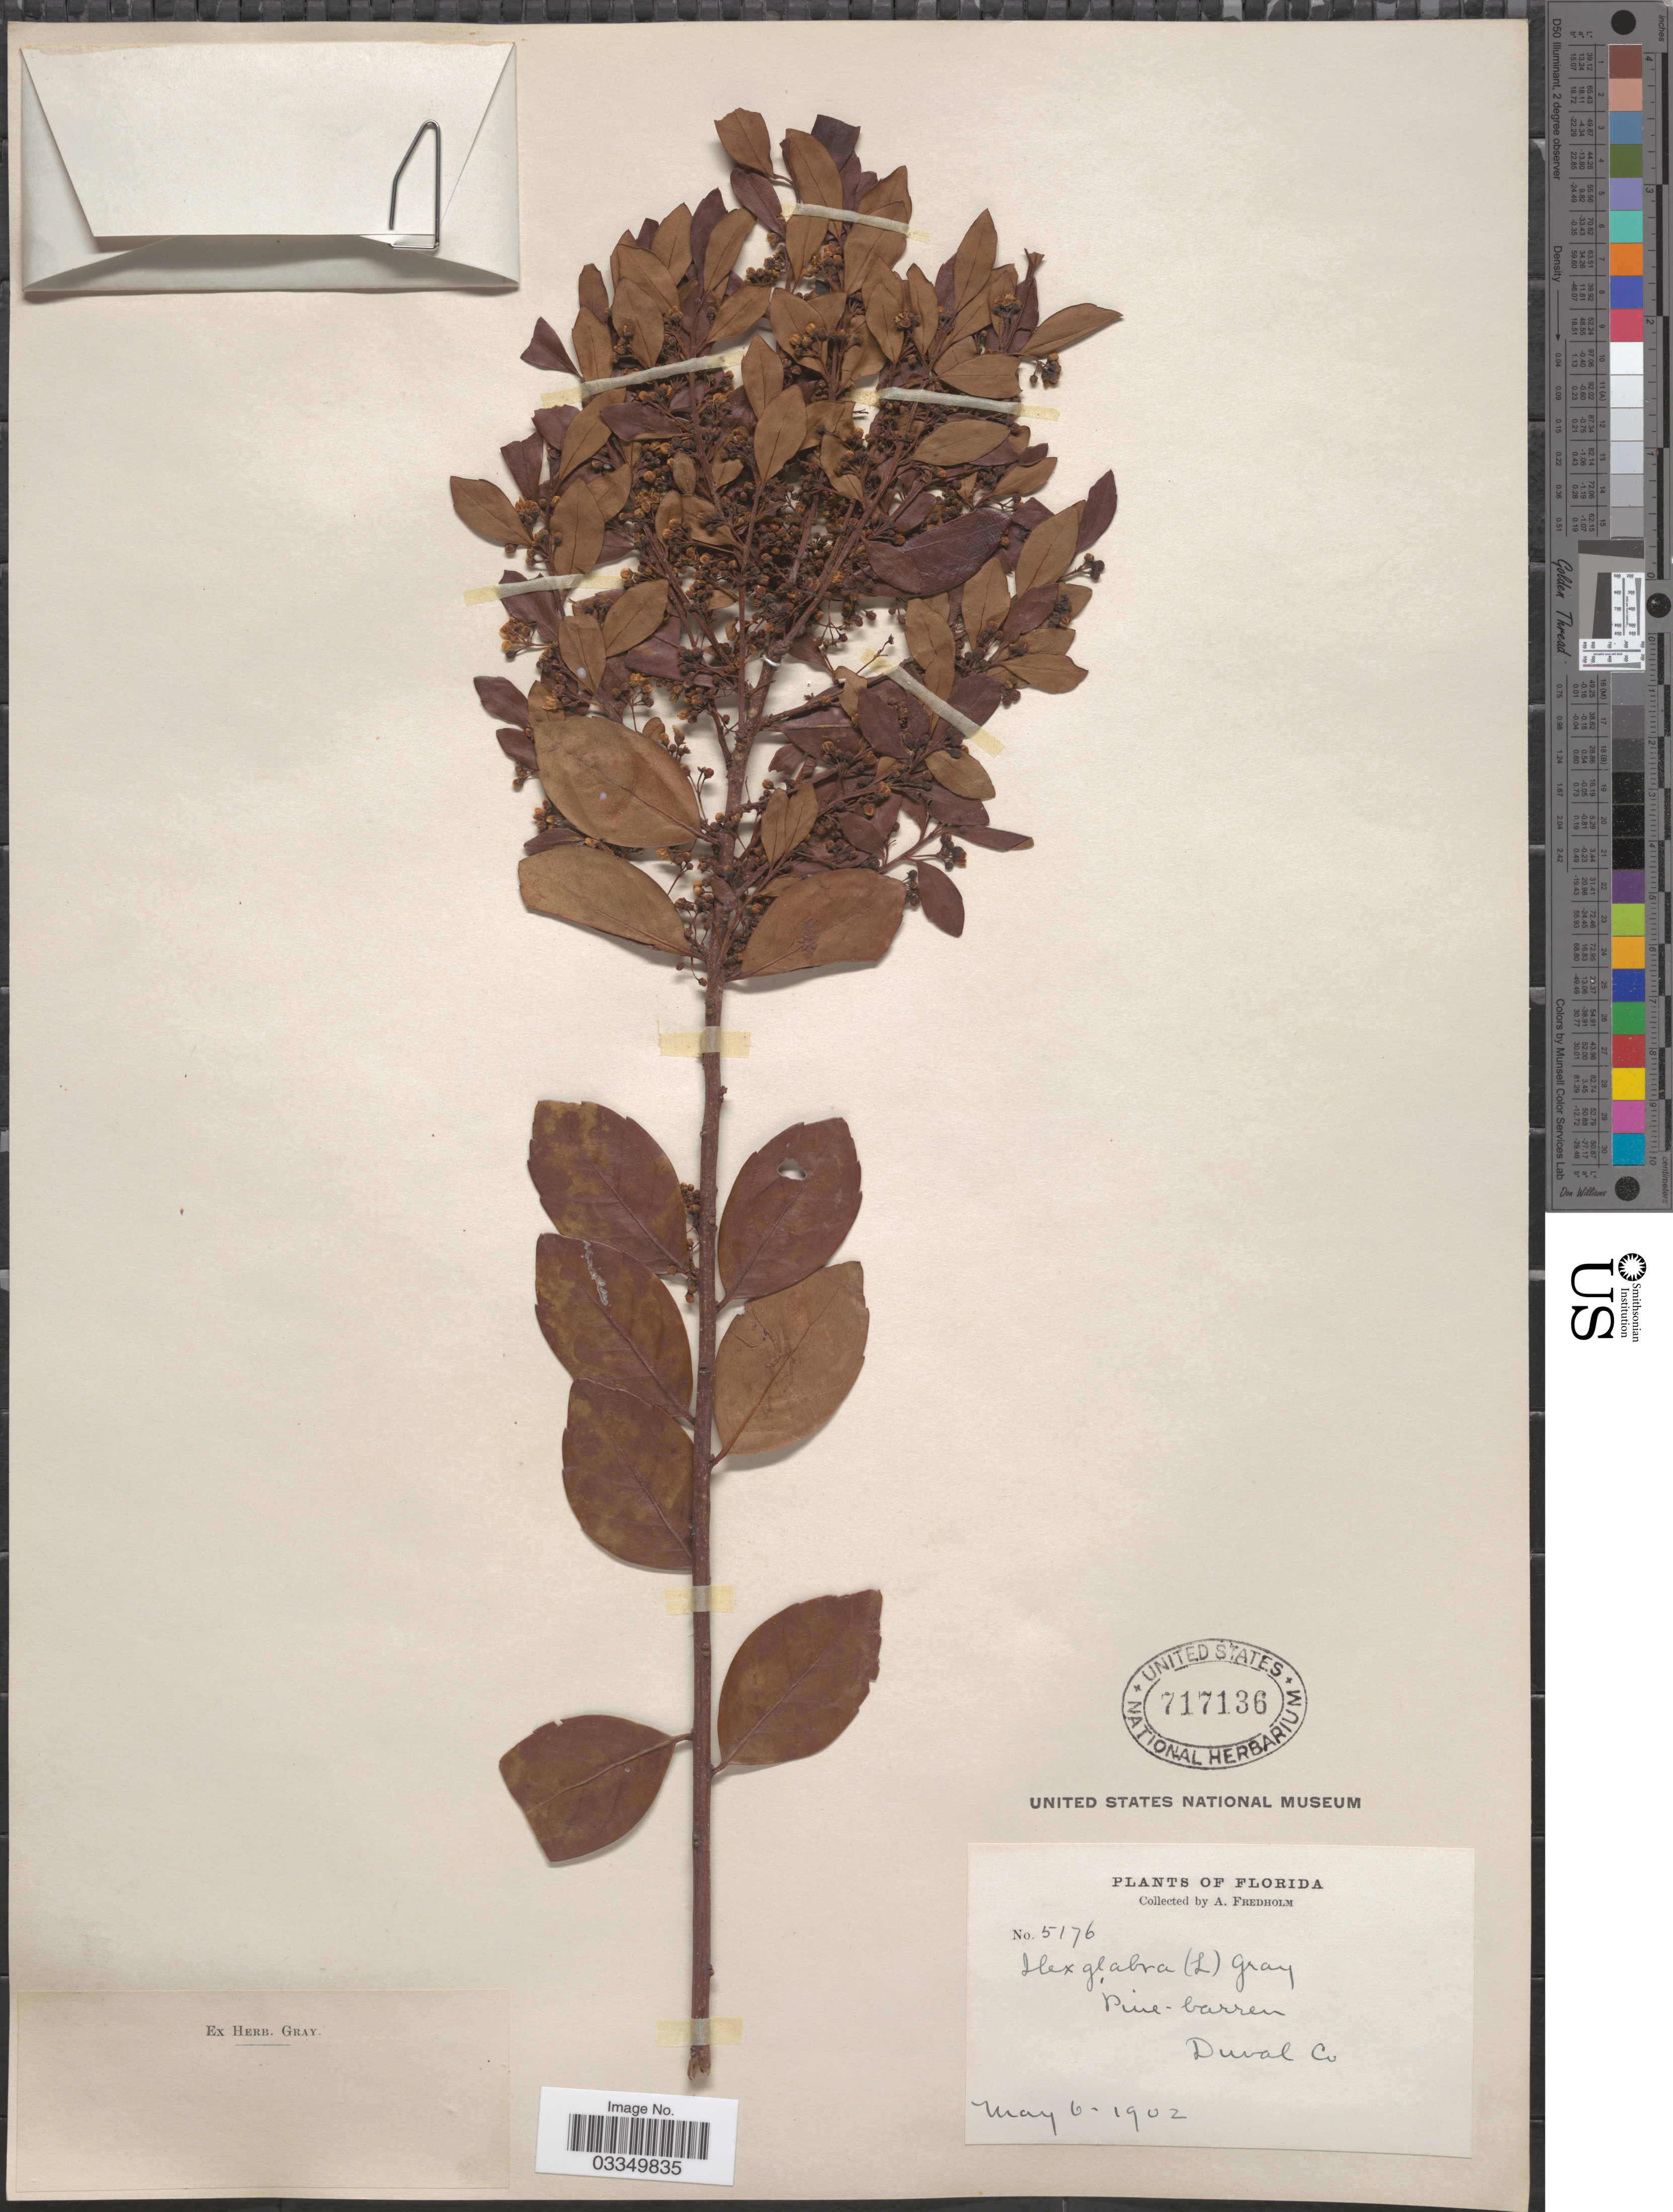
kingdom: Plantae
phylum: Tracheophyta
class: Magnoliopsida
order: Aquifoliales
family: Aquifoliaceae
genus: Ilex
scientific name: Ilex glabra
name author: (L.) A. Gray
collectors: A. Fredholm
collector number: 5176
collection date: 1902-05-06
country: United States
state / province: Florida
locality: Duval Co.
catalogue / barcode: US 717136